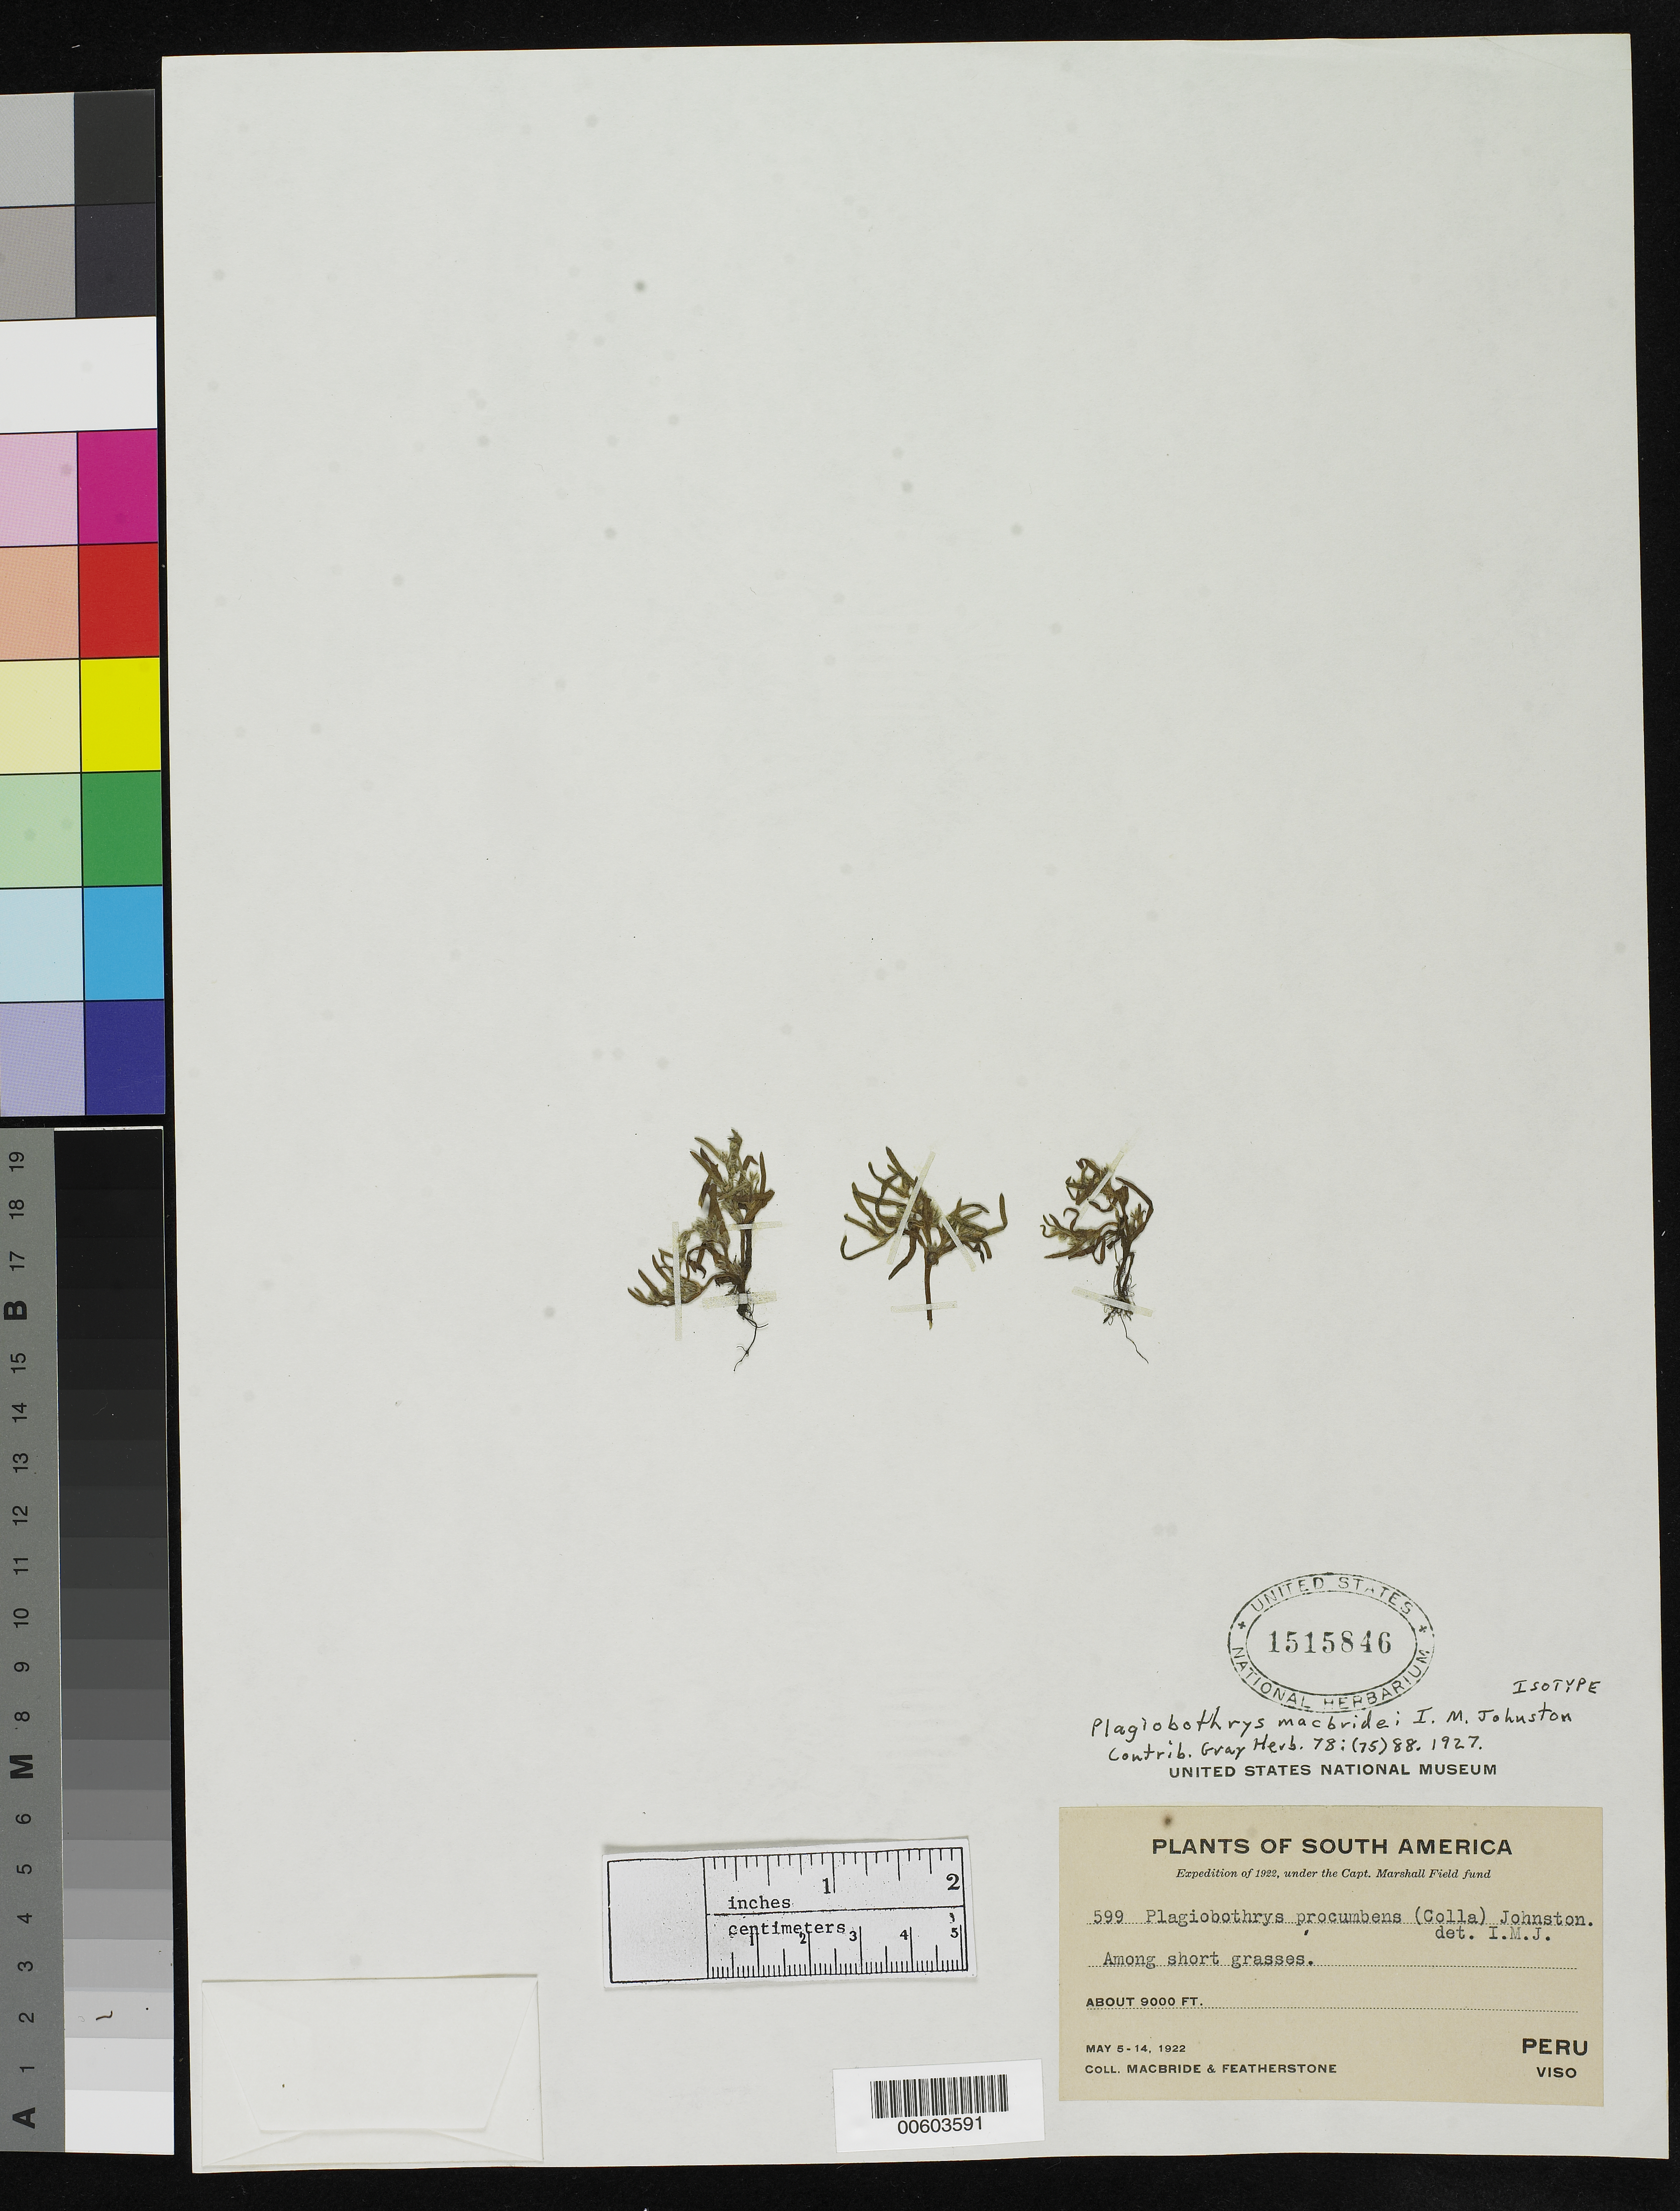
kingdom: Plantae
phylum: Tracheophyta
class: Magnoliopsida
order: Boraginales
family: Boraginaceae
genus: Plagiobothrys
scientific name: Plagiobothrys macbridei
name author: I.M. Johnst.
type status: Isotype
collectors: J. F. Macbride & W. Featherstone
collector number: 599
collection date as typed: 05 May 1922 to 14 May 1922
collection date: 1922-05-05/1922-05-14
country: Peru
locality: Viso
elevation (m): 2743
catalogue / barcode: US 1515846